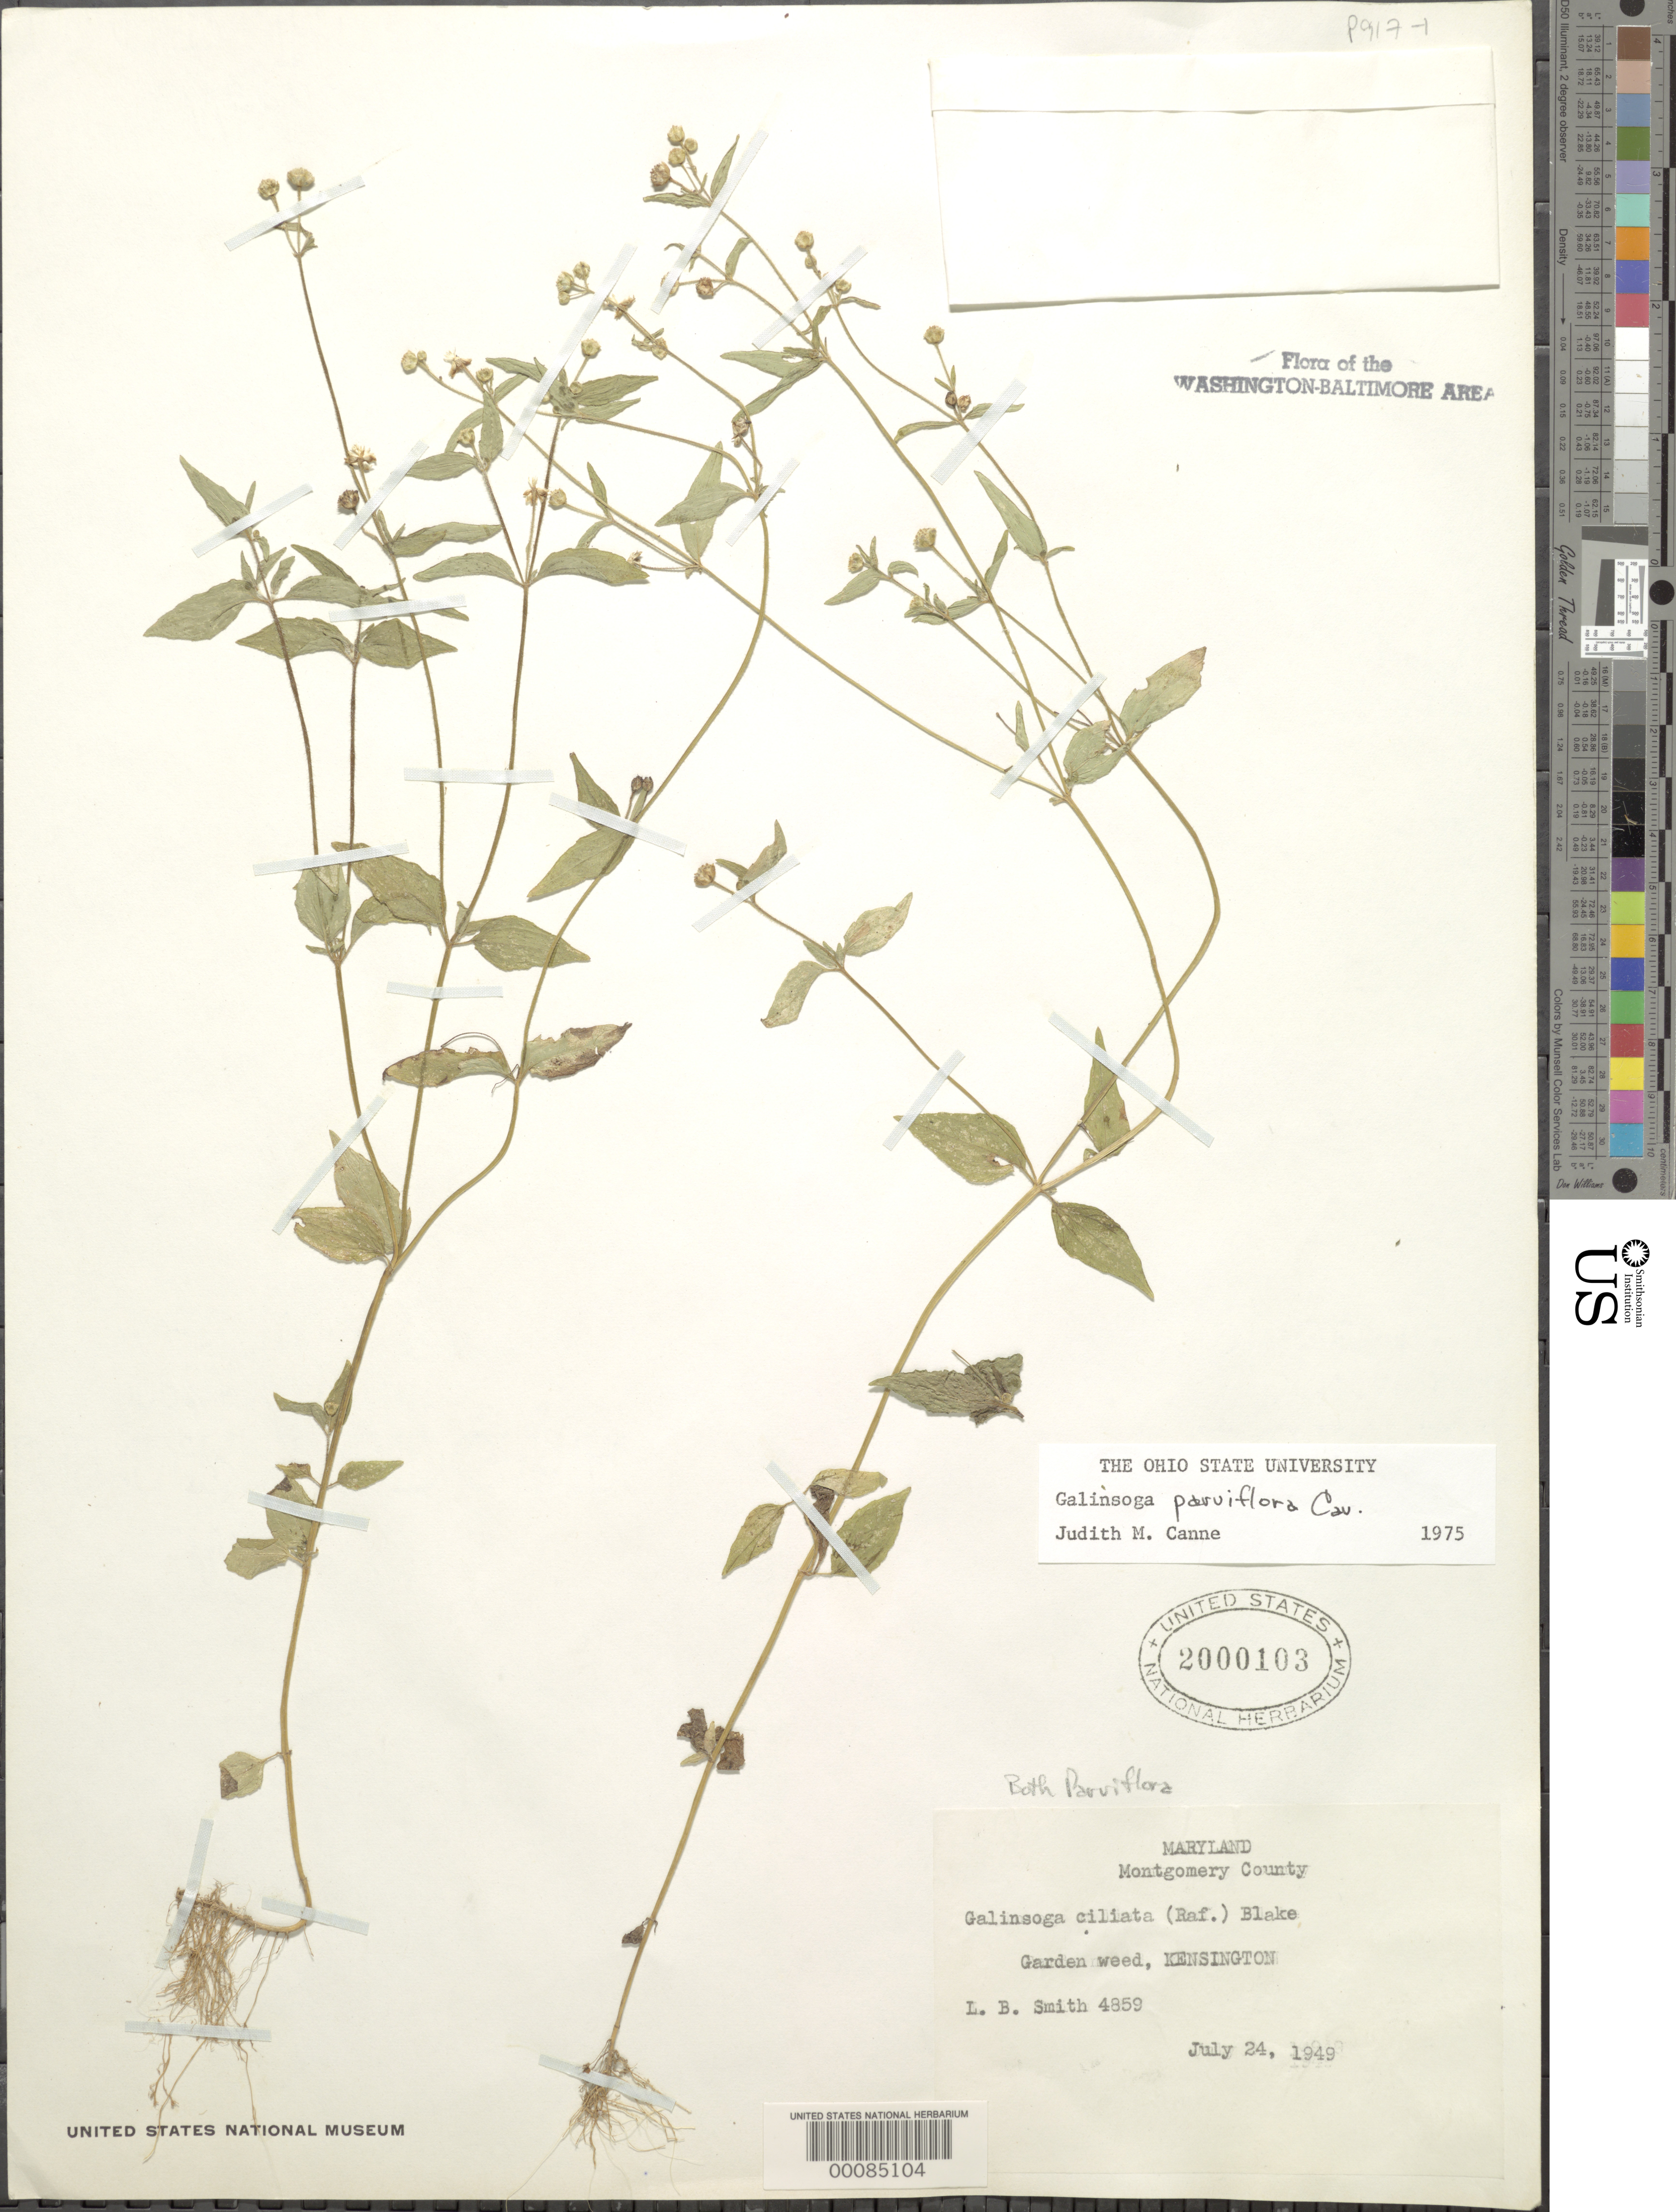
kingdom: Plantae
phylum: Tracheophyta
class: Magnoliopsida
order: Asterales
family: Asteraceae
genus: Galinsoga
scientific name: Galinsoga quadriradiata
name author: Ruiz & Pav.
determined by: Canne-Hilliker, J. M.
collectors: L. Smith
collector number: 4859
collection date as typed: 24 Jul 1949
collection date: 1949-07-24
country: United States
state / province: Maryland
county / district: Montgomery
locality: Kensington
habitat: Garden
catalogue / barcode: US 2000103